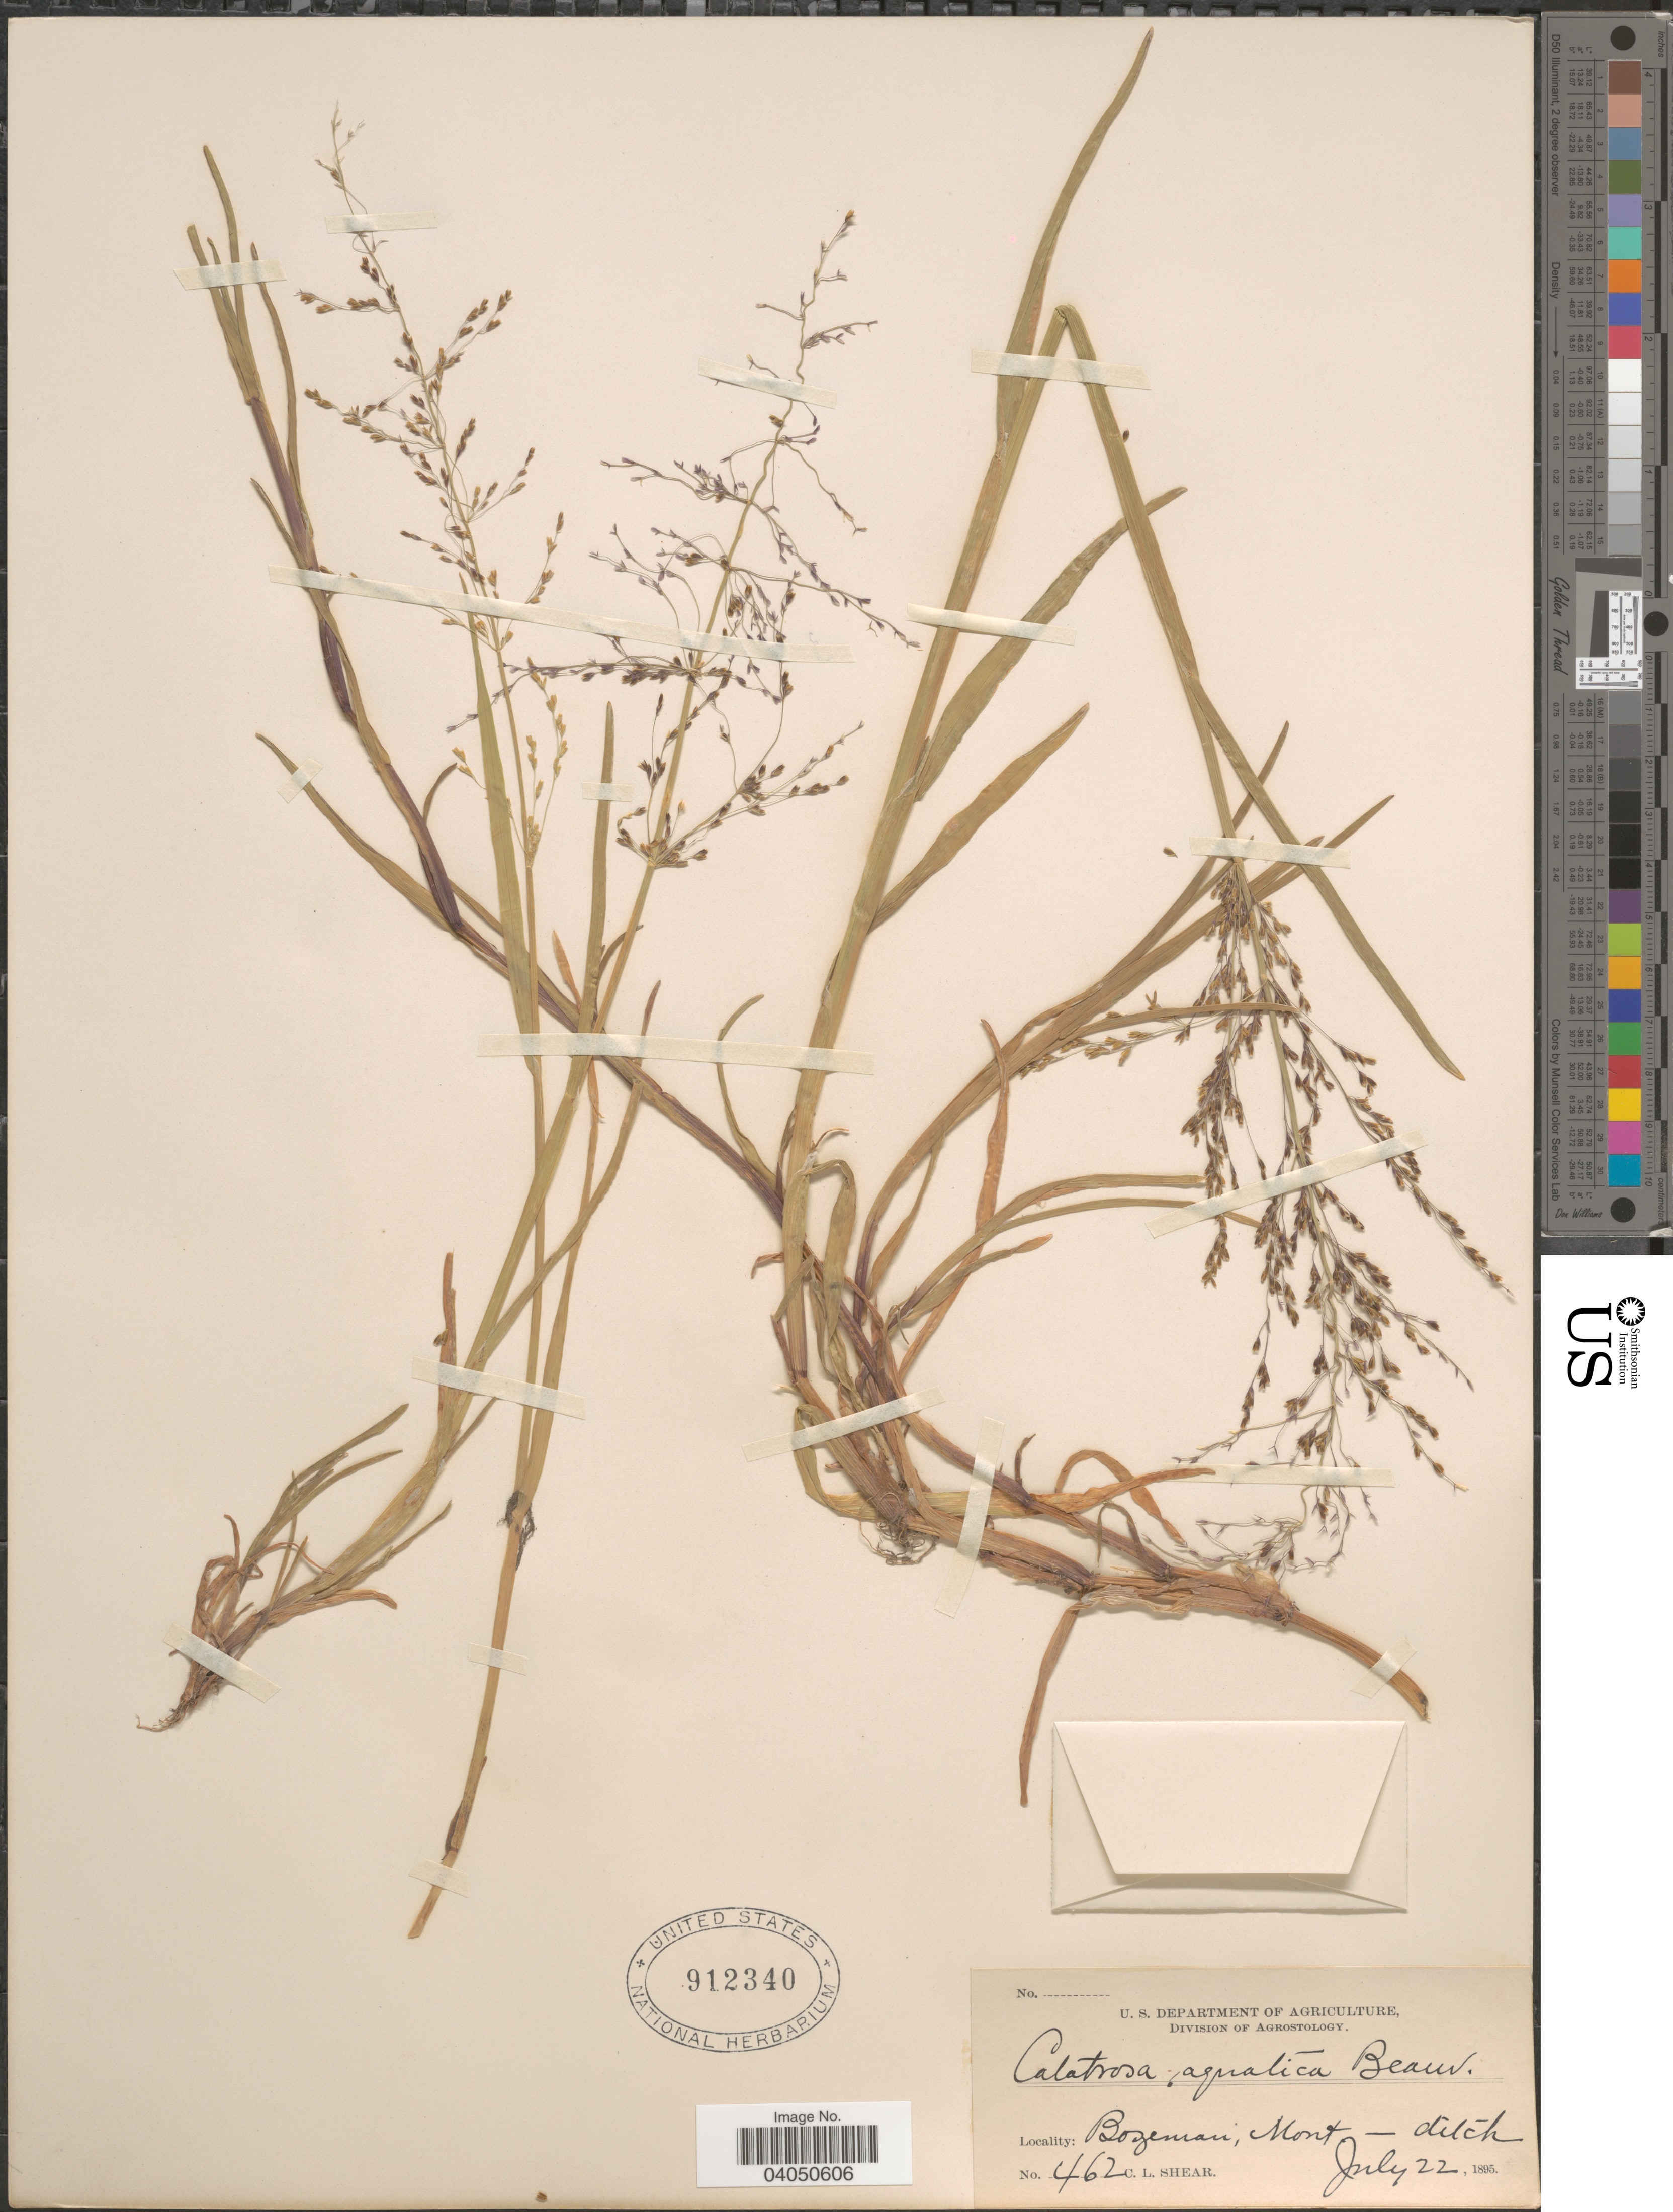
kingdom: Plantae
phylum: Tracheophyta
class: Liliopsida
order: Poales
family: Poaceae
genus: Catabrosa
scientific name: Catabrosa aquatica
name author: (L.) P. Beauv.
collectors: C. L. Shear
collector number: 462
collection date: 1895-07-22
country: United States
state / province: Montana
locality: Bozeman.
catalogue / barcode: US 912340